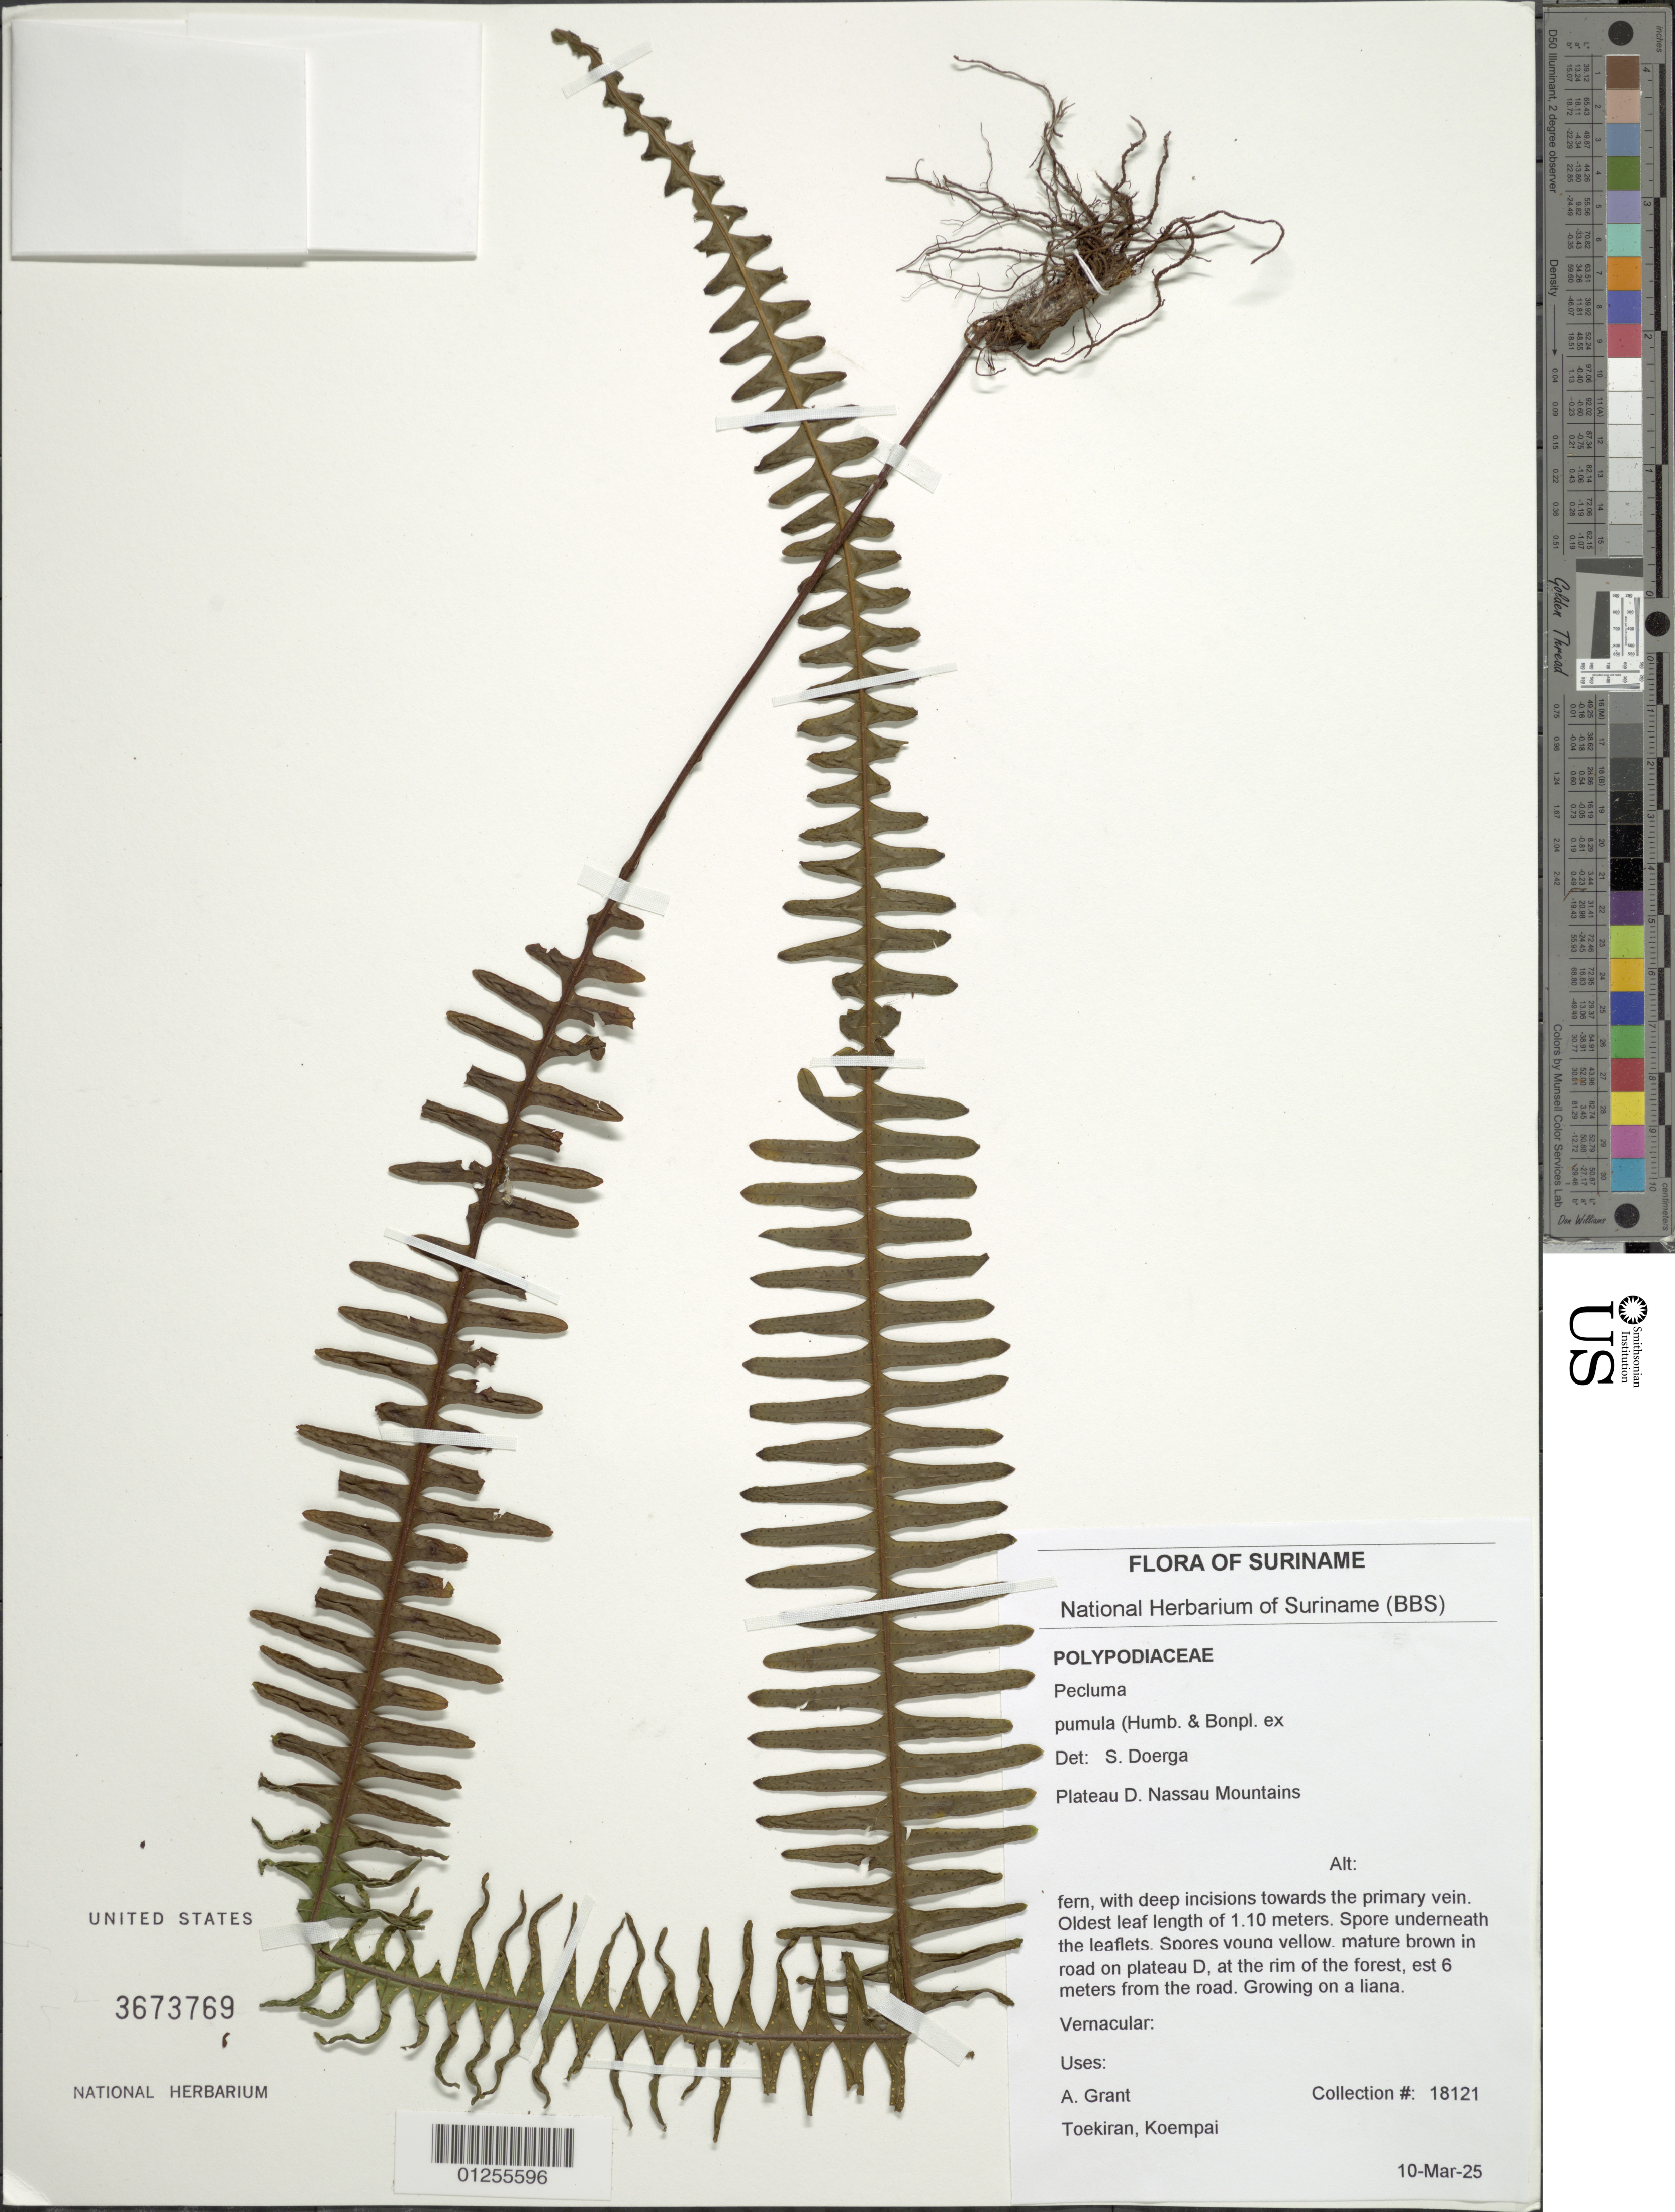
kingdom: Plantae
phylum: Tracheophyta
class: Polypodiopsida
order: Polypodiales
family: Polypodiaceae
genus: Pecluma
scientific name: Pecluma plumula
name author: (Humb. & Bonpl. ex Willd.) M.G. Price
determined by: Doerga, S.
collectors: A. Grant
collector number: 18121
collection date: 2010-03-25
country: Suriname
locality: Plateau D. Nassau Mountains. Road on pleateau D, at the rim of the forest, est 6m from the road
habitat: Growing on a liana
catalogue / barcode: US 3673769